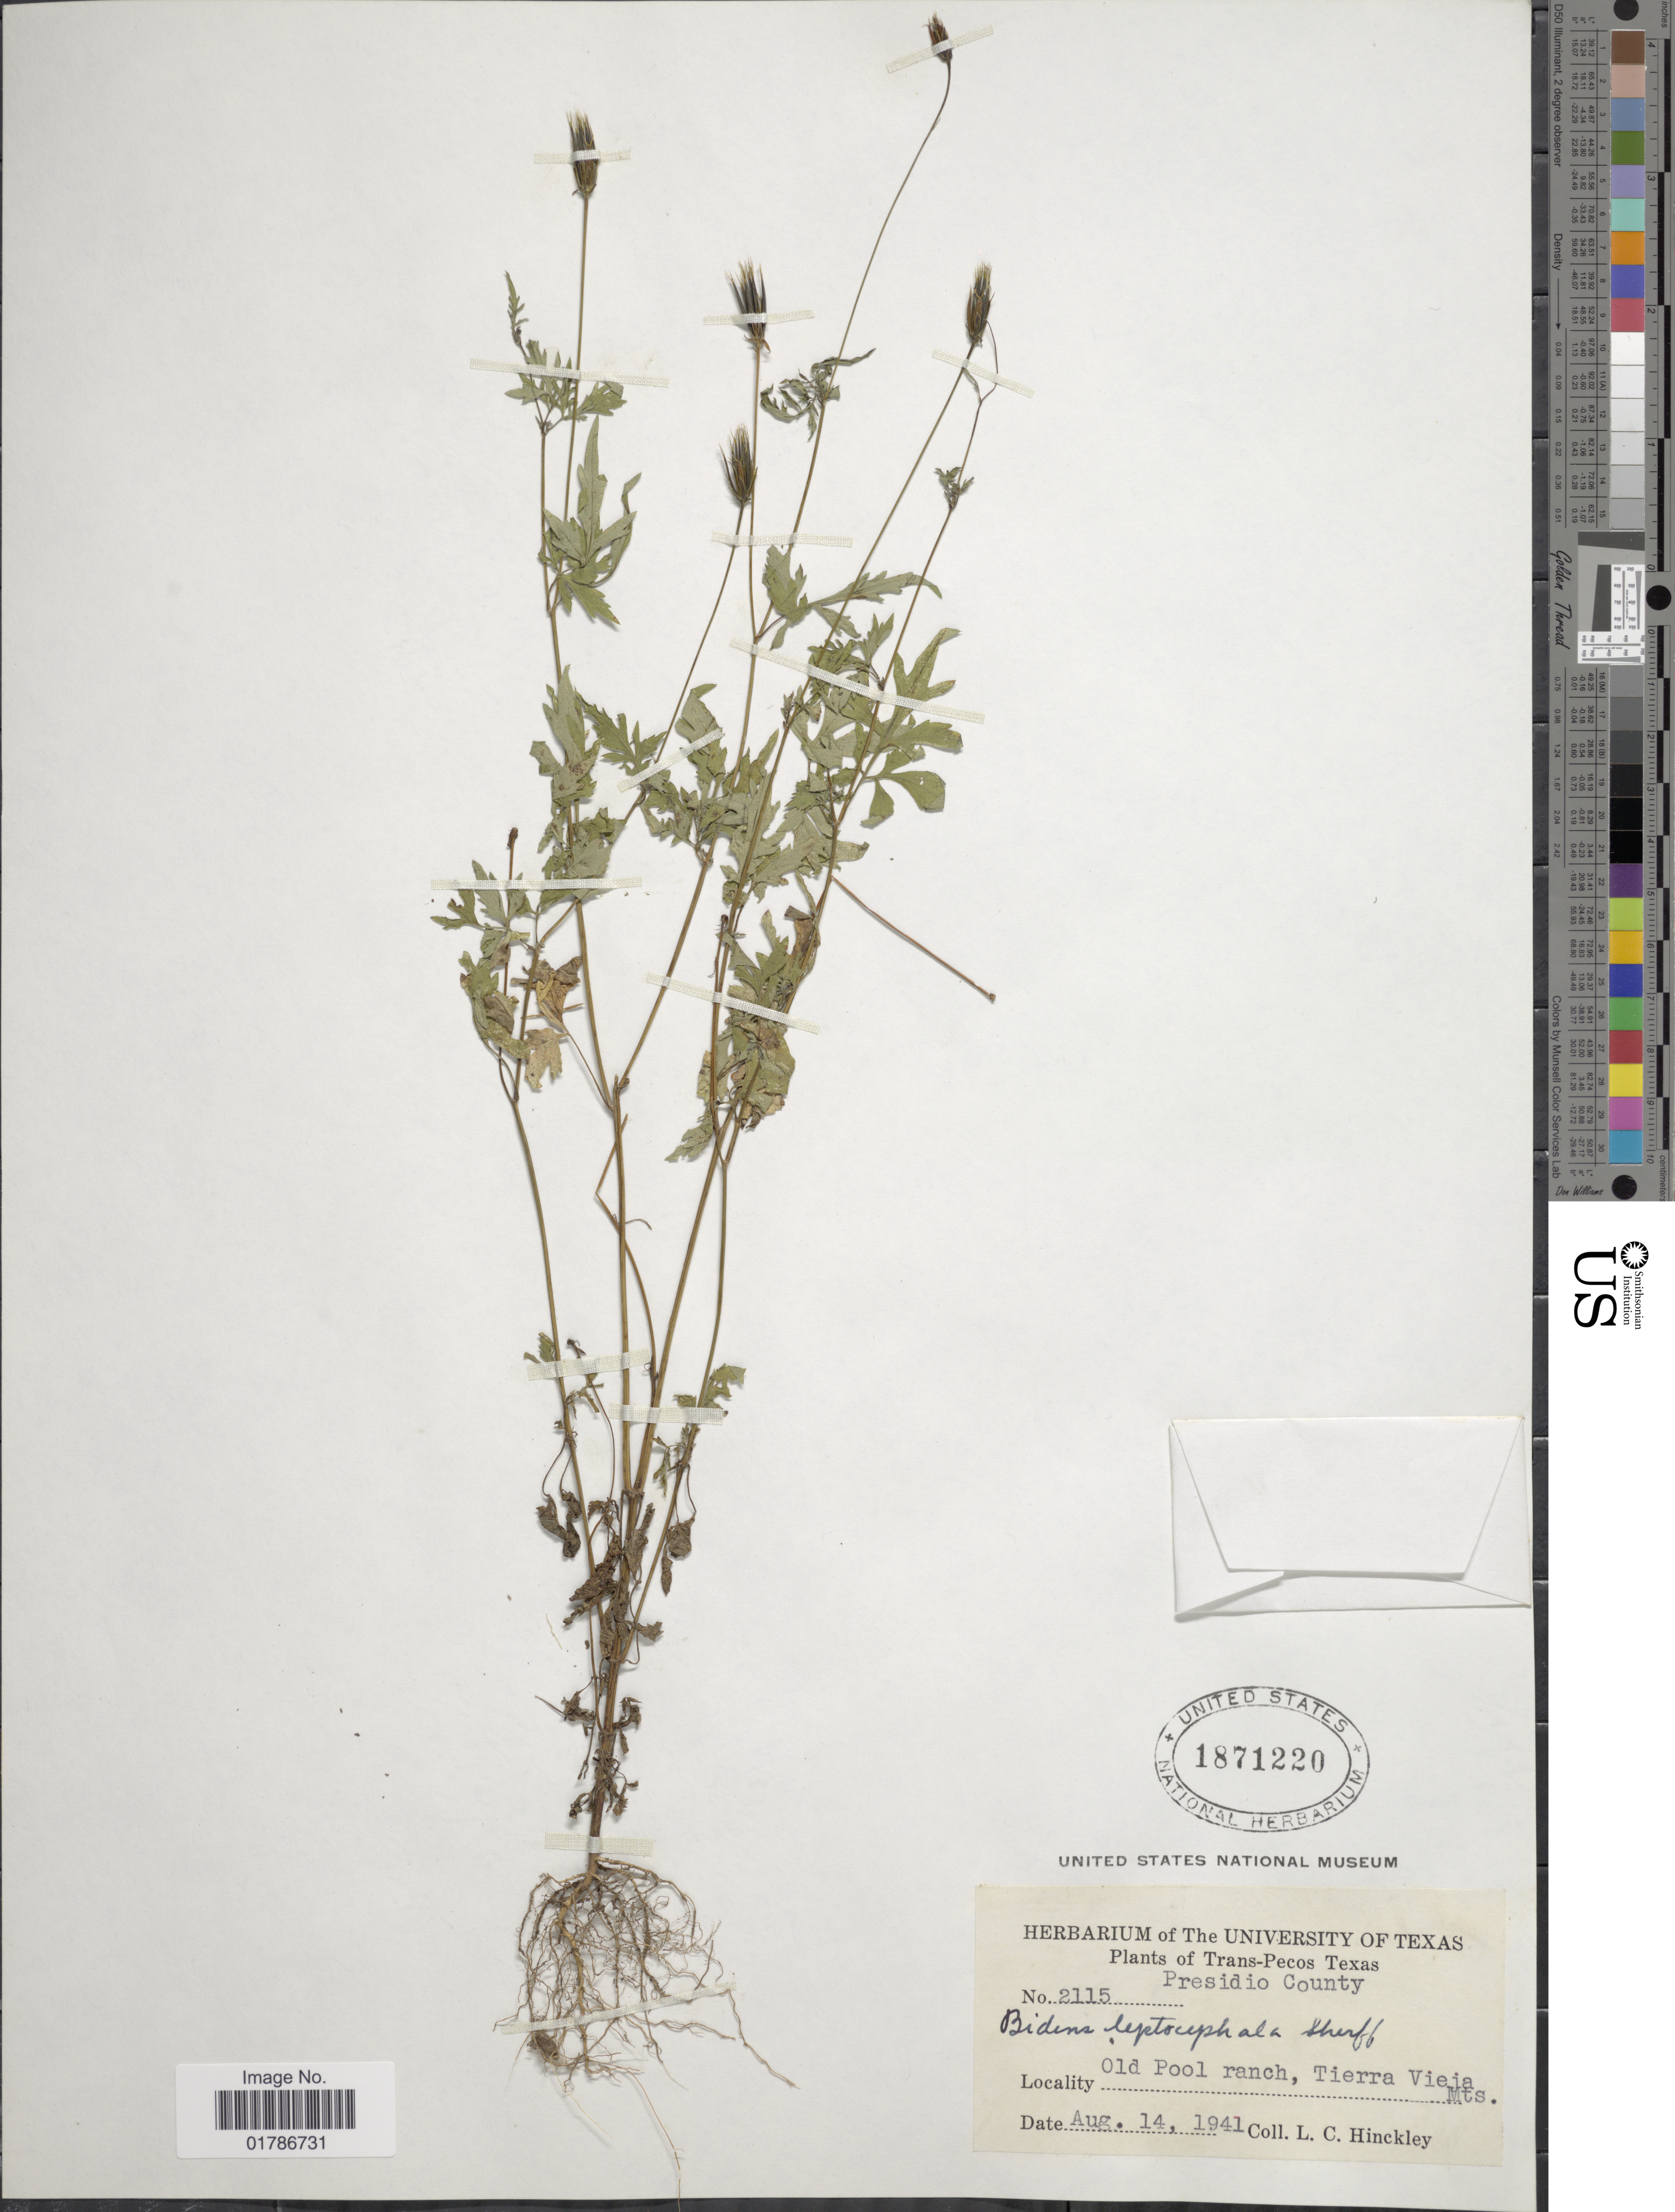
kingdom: Plantae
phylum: Tracheophyta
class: Magnoliopsida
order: Asterales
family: Asteraceae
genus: Bidens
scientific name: Bidens leptocephala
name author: Sherff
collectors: L. Hinckley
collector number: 2115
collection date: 1941-08-14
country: United States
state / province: Texas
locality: Trans-Pecos, Presidio County, Old Pool ranch, Tierra Vieja Mts.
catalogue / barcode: US 1871220